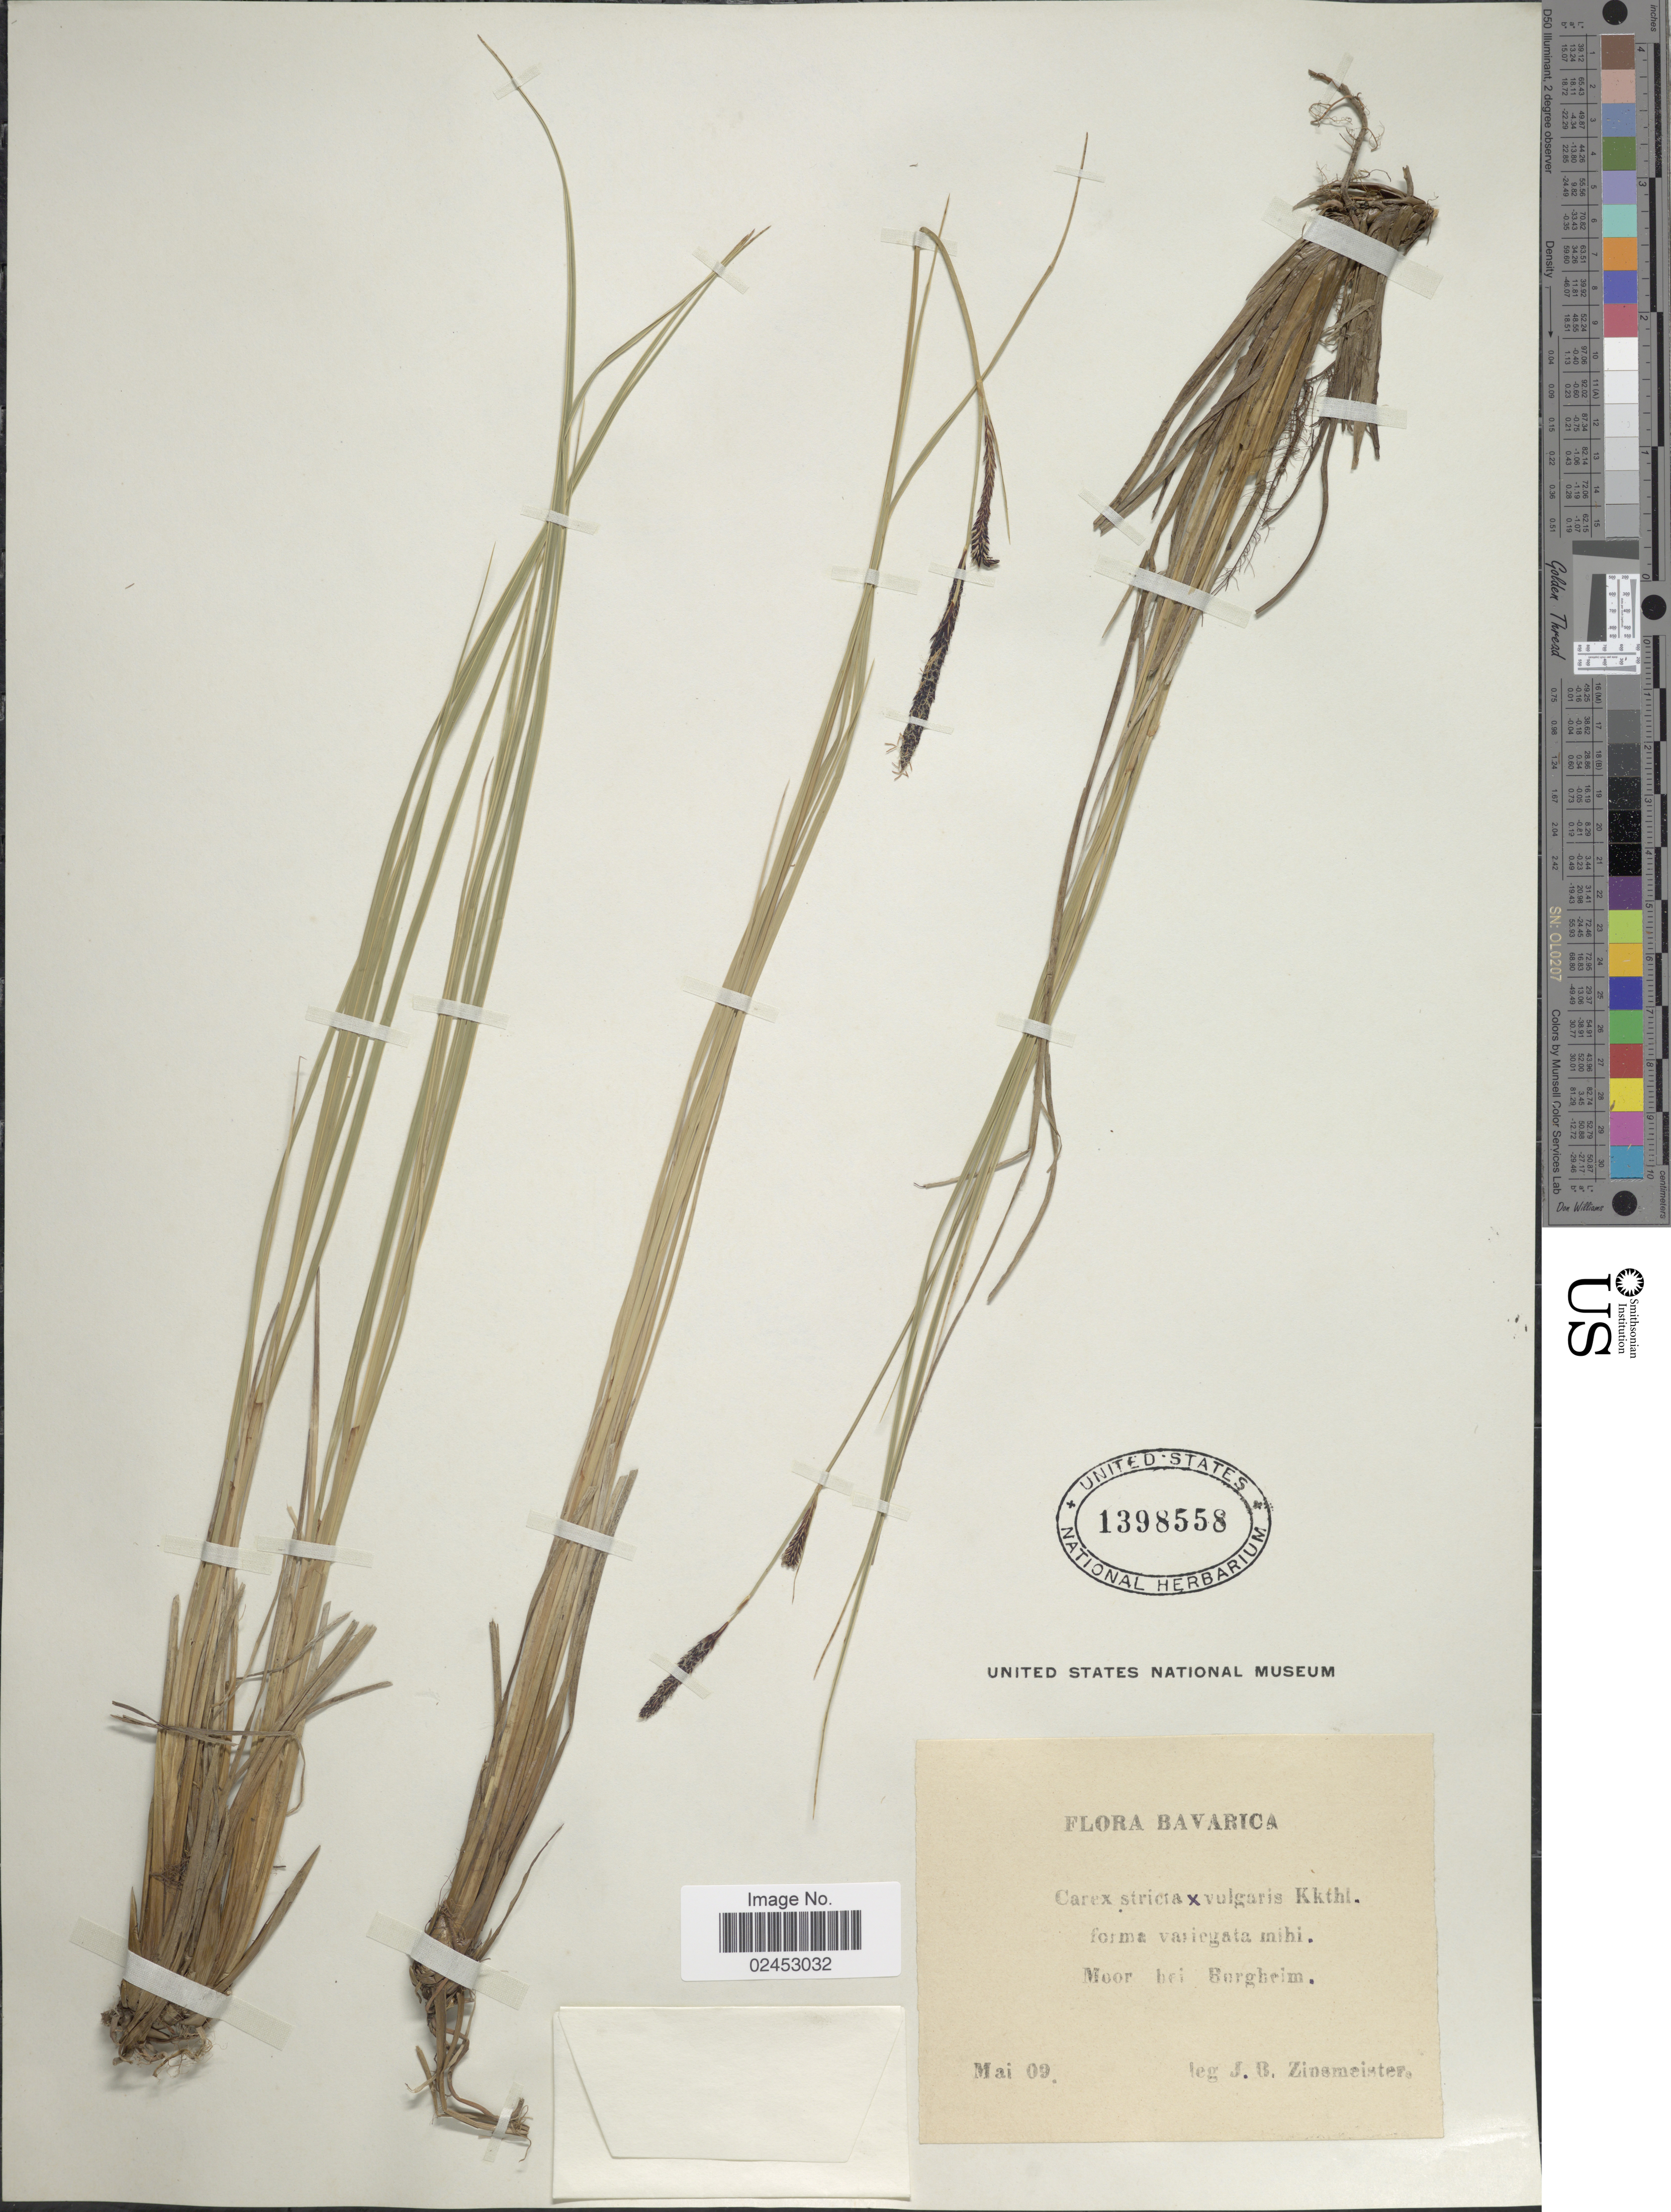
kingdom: Plantae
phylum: Tracheophyta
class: Liliopsida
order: Poales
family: Cyperaceae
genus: Carex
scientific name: Carex stricta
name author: Lam.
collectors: J. Zinsmeister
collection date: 1909-05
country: Germany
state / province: Bayern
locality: Bavarica, Moor bei Bergheim.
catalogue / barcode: US 1398558